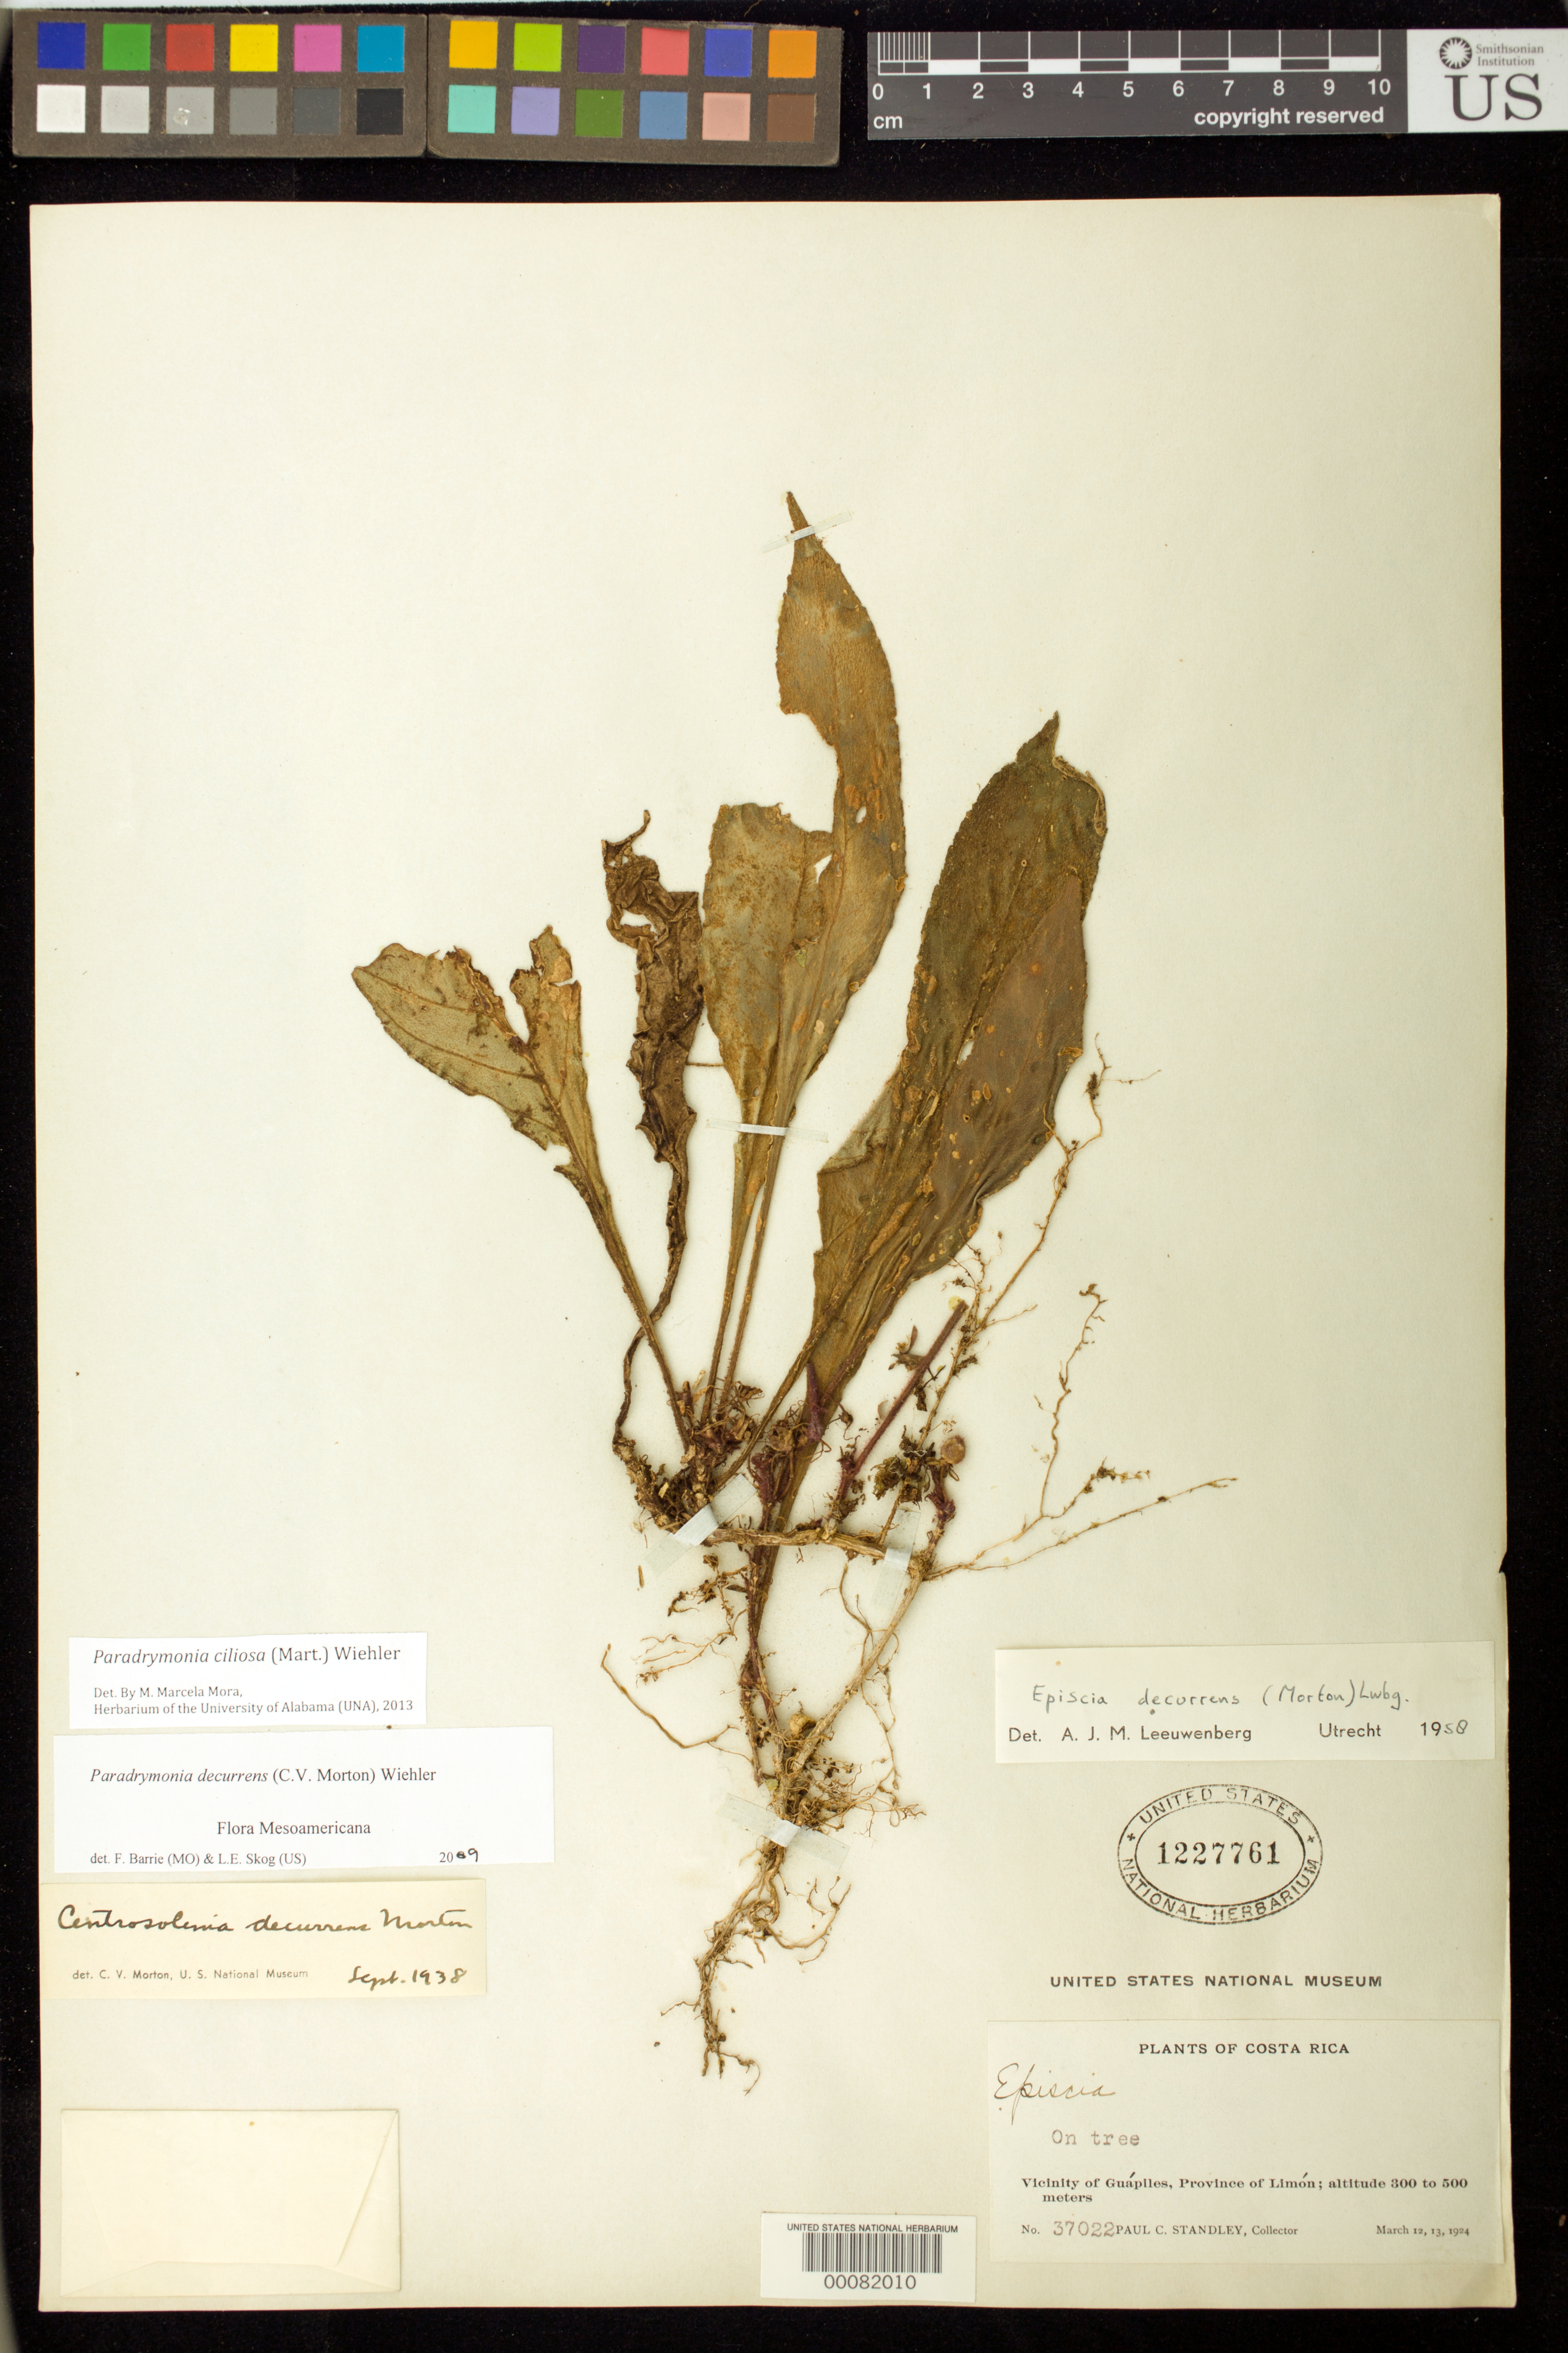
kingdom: Plantae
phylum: Tracheophyta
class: Magnoliopsida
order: Lamiales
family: Gesneriaceae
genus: Paradrymonia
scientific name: Paradrymonia ciliosa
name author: (Mart.) Wiehler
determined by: Mora, M. Marcela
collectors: P. C. Standley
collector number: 37022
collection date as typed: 12-13 Mar 1924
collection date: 1924-03-12/1924-03-13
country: Costa Rica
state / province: Limón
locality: Vicinity of Guapiles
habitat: On tree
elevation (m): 300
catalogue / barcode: US 1227761